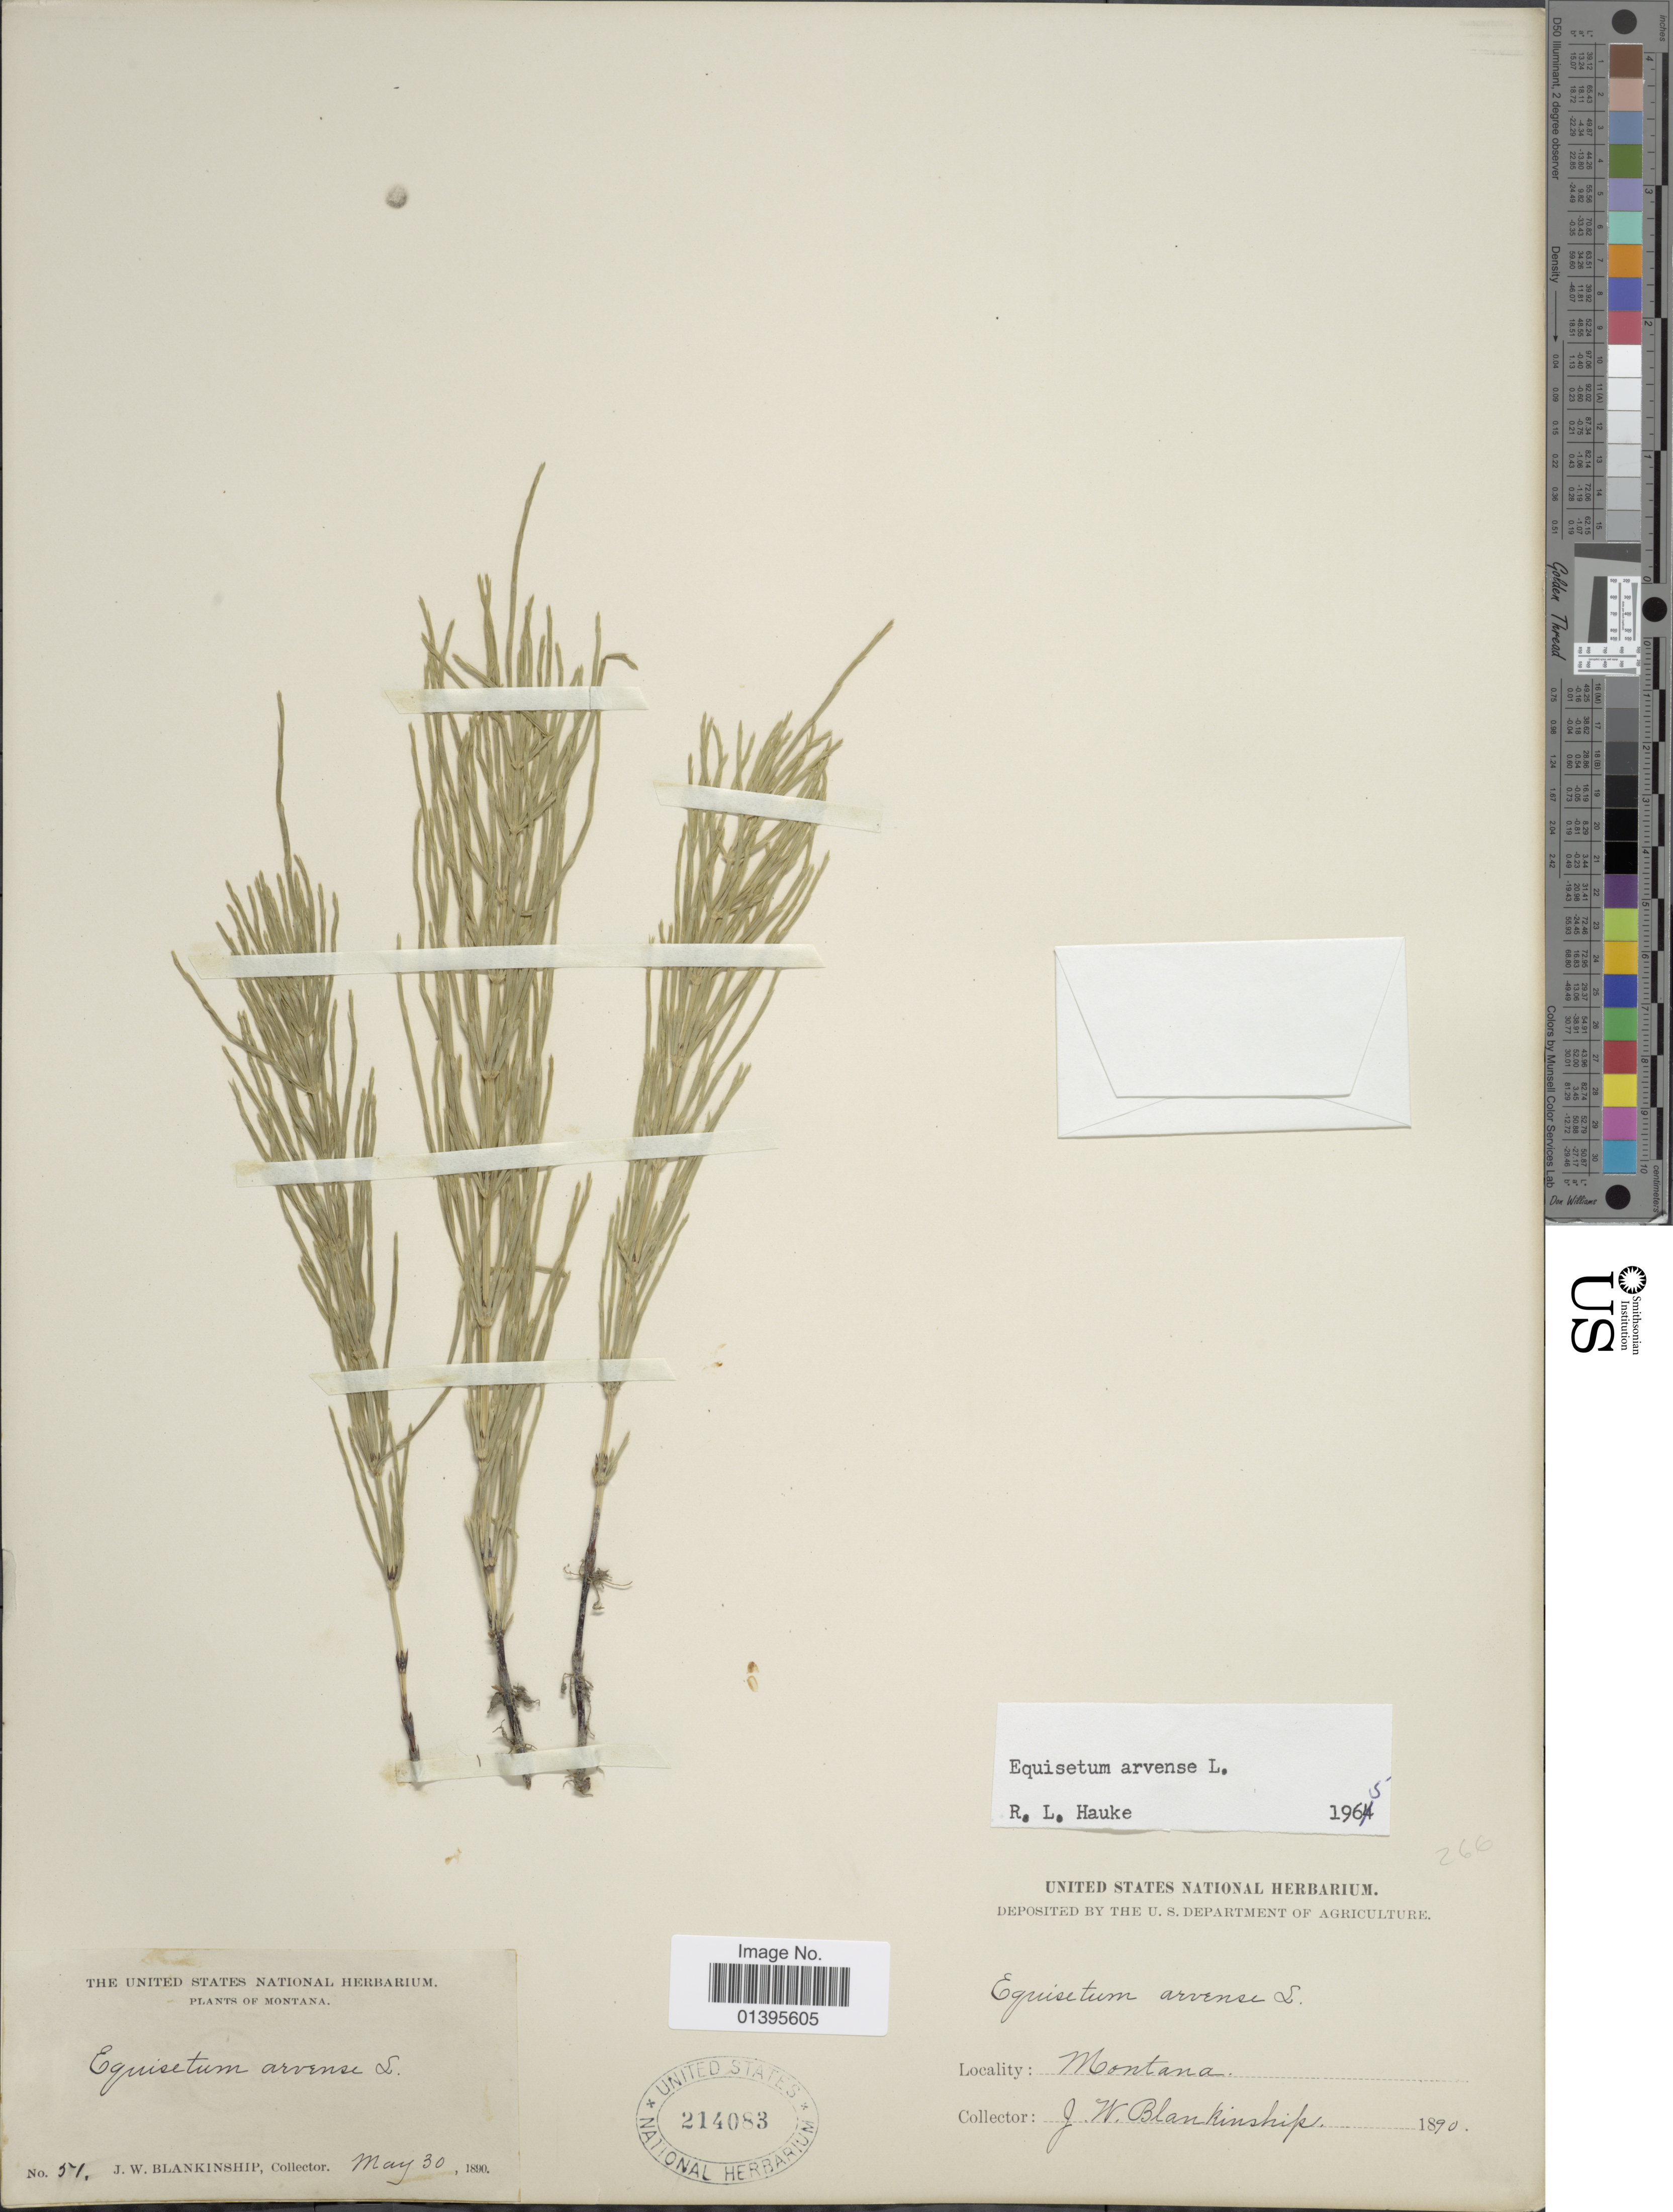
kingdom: Plantae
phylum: Tracheophyta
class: Polypodiopsida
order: Equisetales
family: Equisetaceae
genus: Equisetum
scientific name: Equisetum arvense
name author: L.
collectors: J. W. Blankinship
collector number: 51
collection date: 1890-05-30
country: United States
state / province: Montana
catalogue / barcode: US 214083